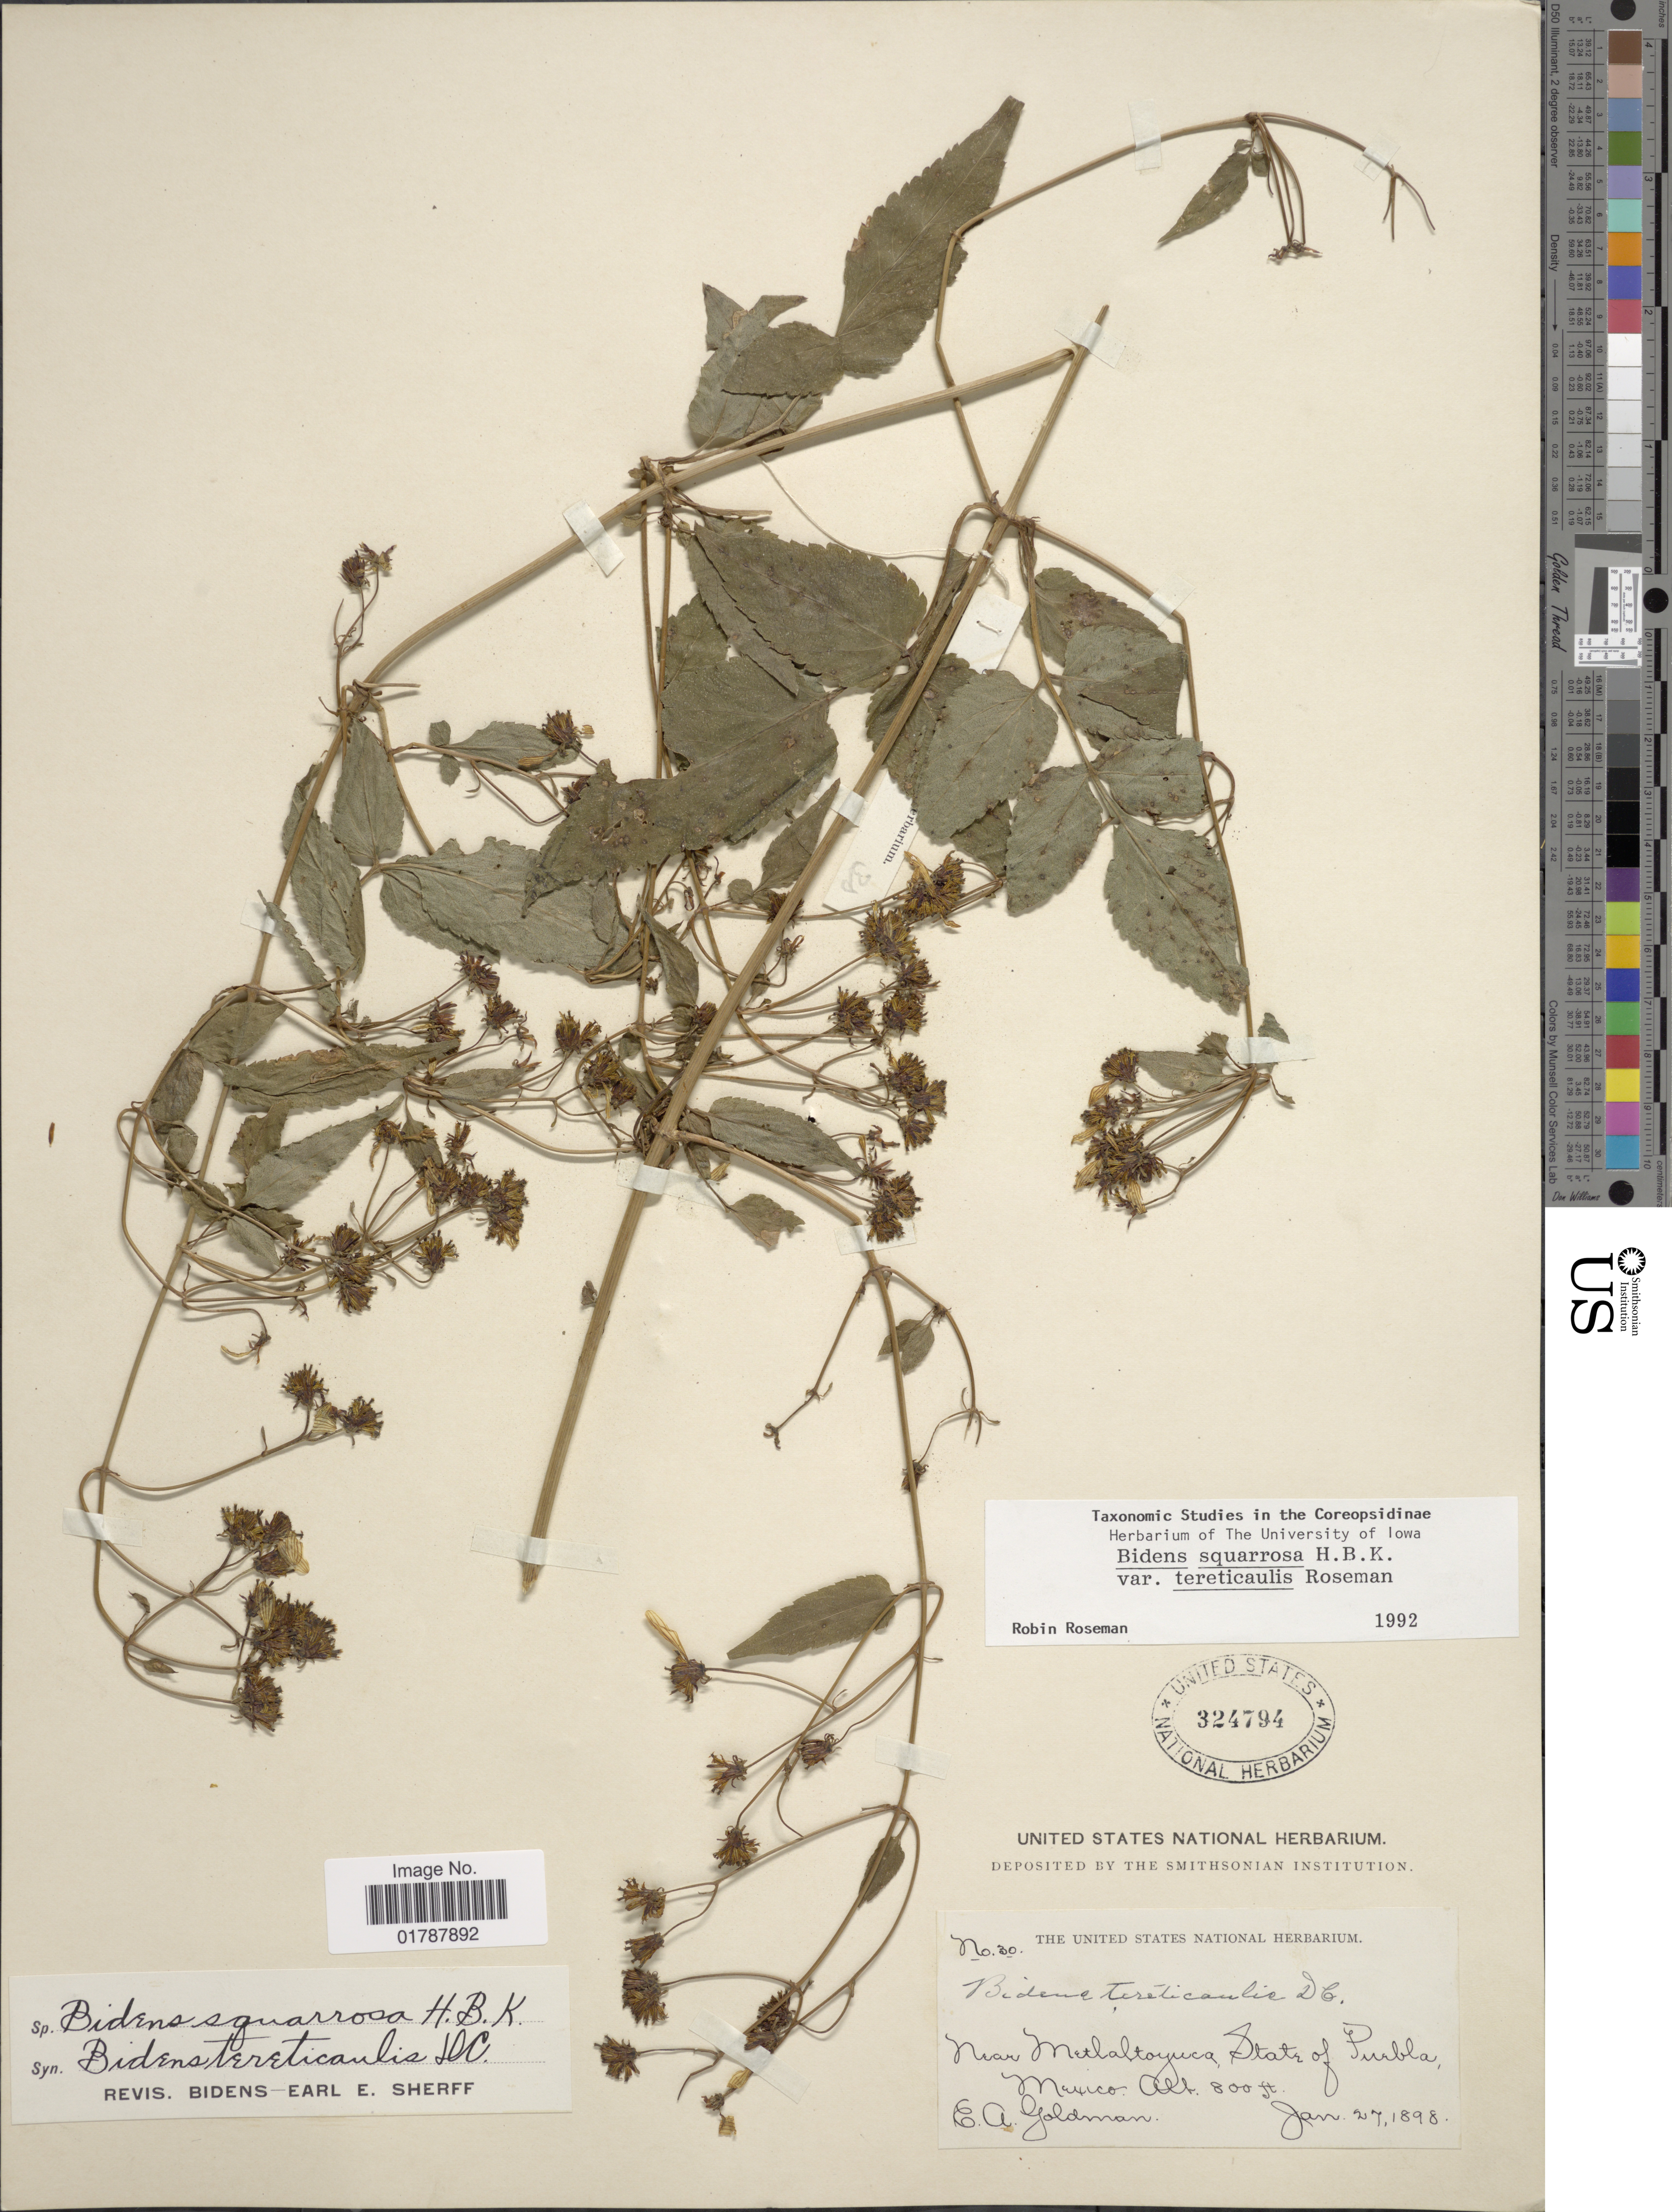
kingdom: Plantae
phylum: Tracheophyta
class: Magnoliopsida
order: Asterales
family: Asteraceae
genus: Bidens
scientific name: Bidens squarrosa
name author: Kunth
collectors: E. A. Goldman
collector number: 30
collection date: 1898-01-27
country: Mexico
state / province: Puebla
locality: Near Metlaltoyuca, State of Puebla, Mexico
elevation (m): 244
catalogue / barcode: US 324794